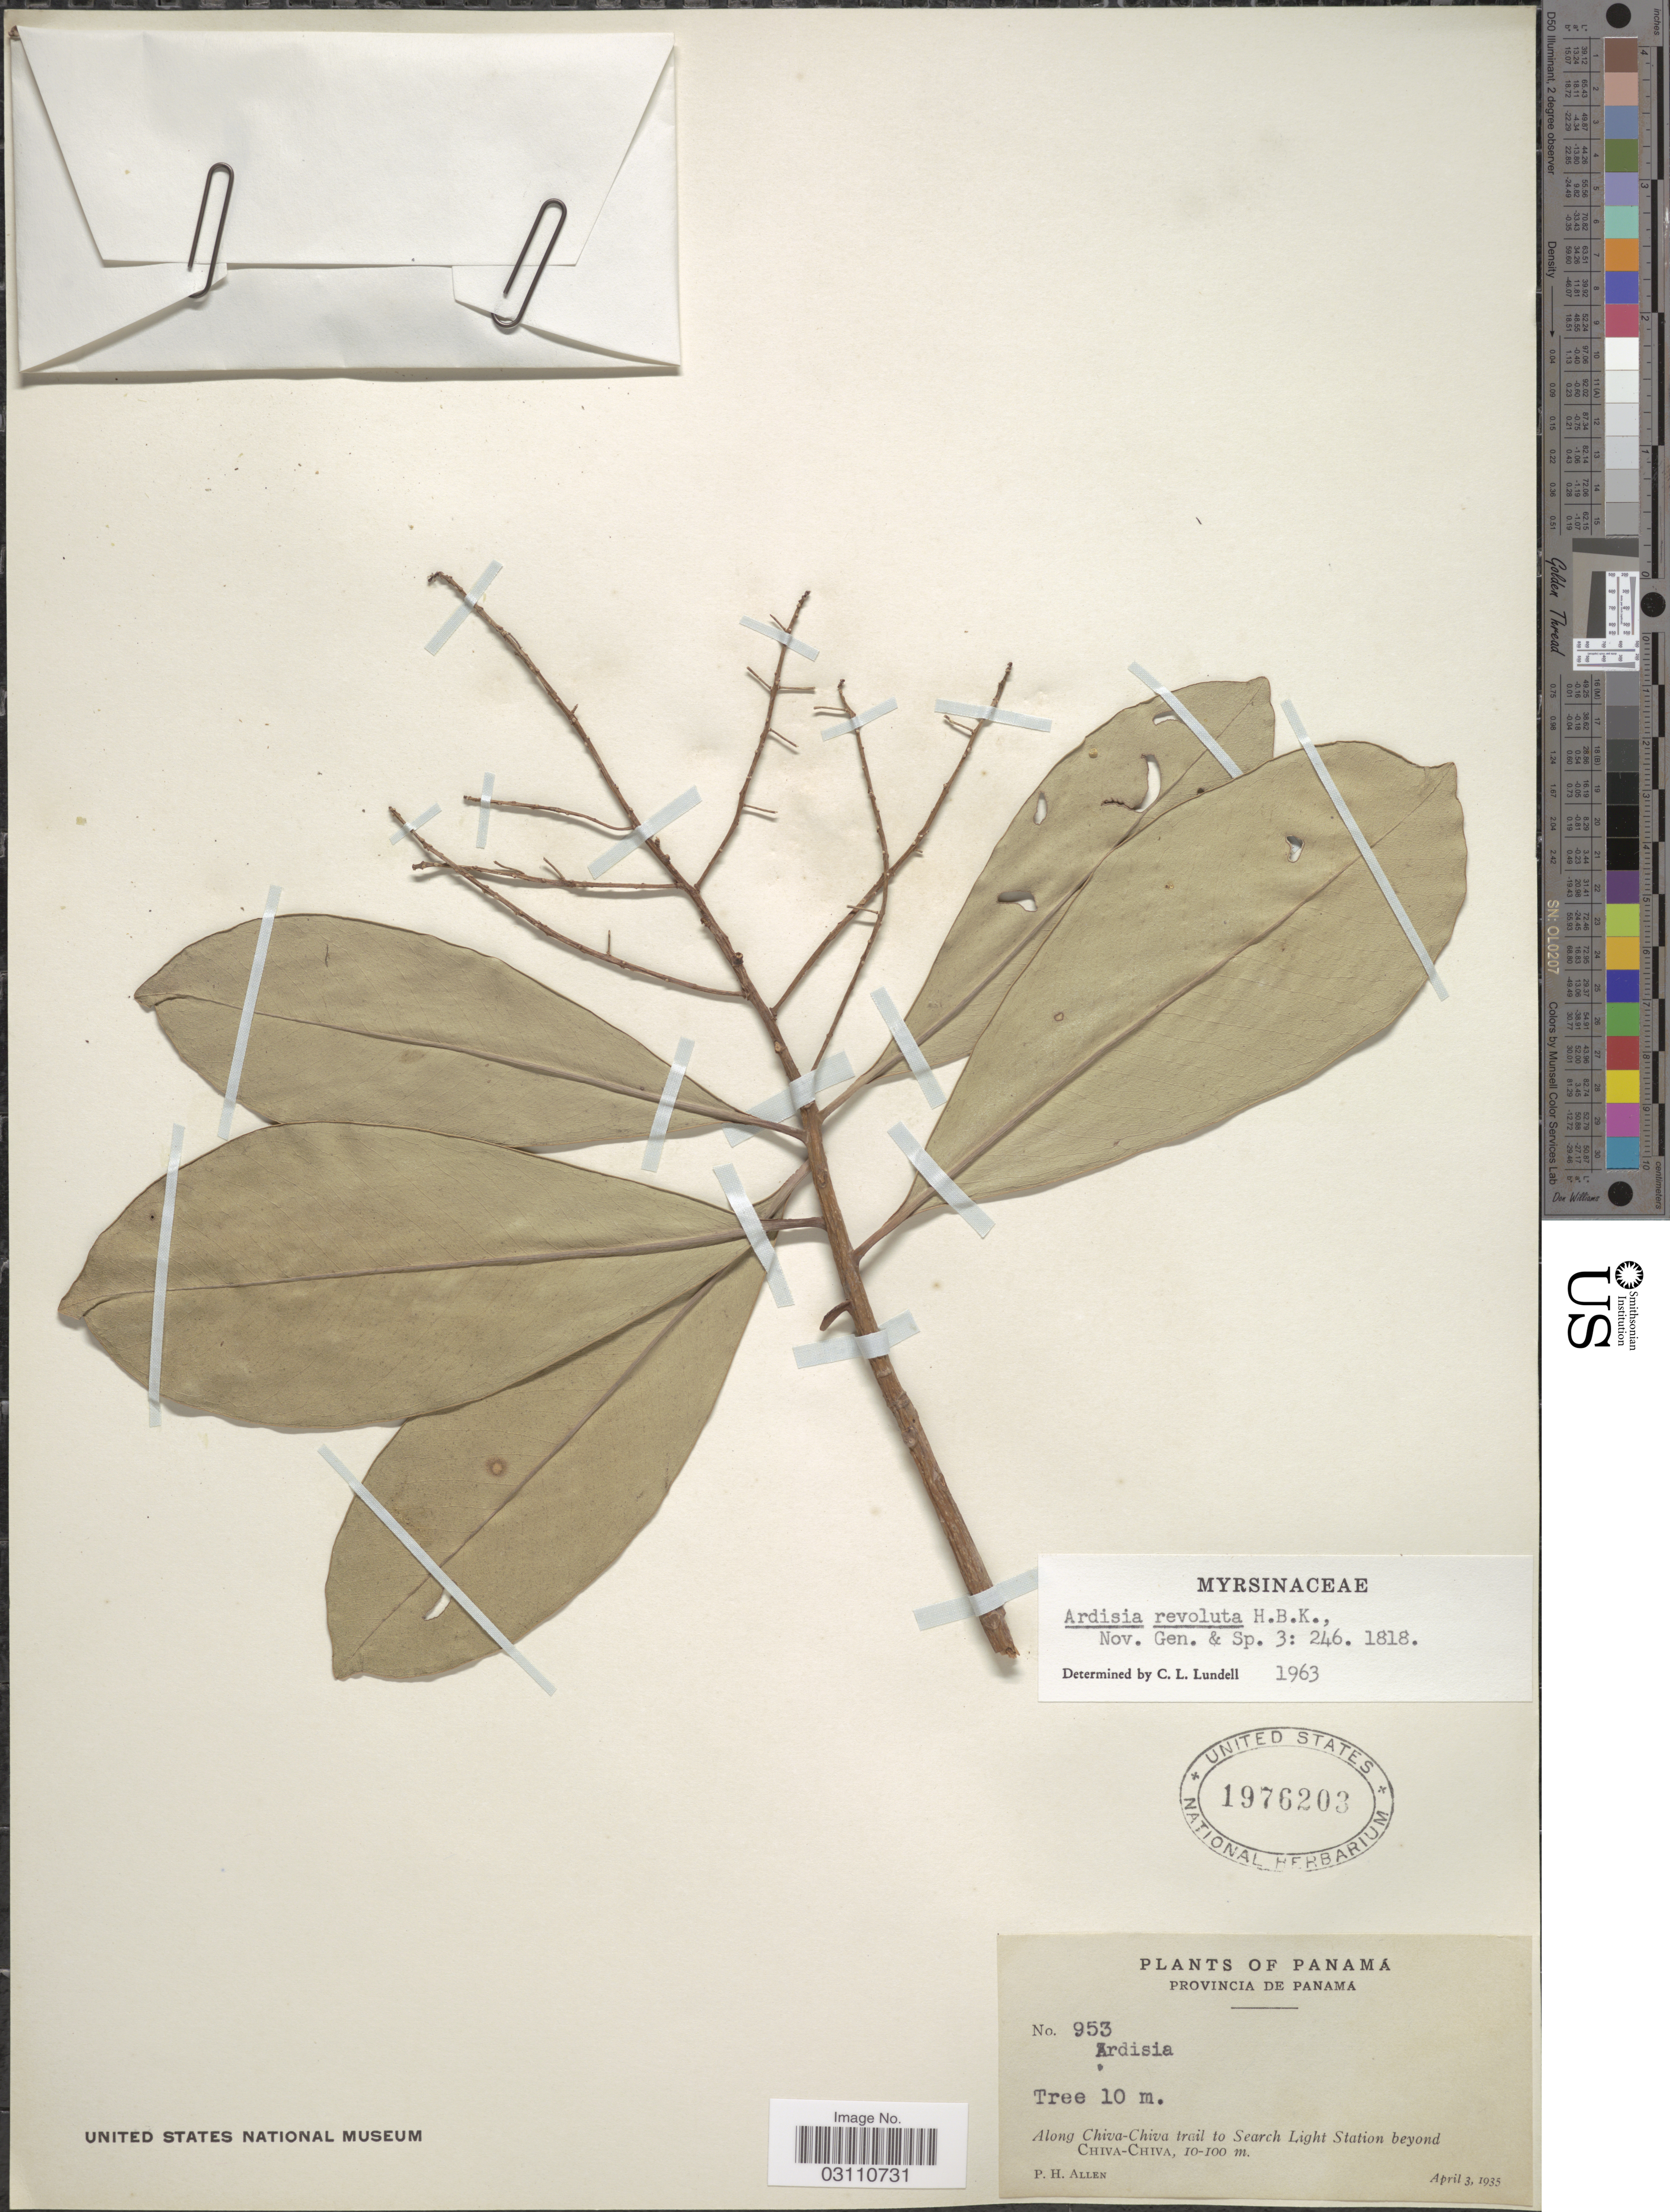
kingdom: Plantae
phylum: Tracheophyta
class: Magnoliopsida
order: Ericales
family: Primulaceae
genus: Ardisia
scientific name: Ardisia revoluta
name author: Kunth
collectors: P. H. Allen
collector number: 953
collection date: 1935-04-03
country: Panama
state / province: Panamá / Panamá Oeste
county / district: Canal Zone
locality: Along Chiva-Chiva Trail to searchlight station beyond Chiva-Chiva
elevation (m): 10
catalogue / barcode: US 1976203